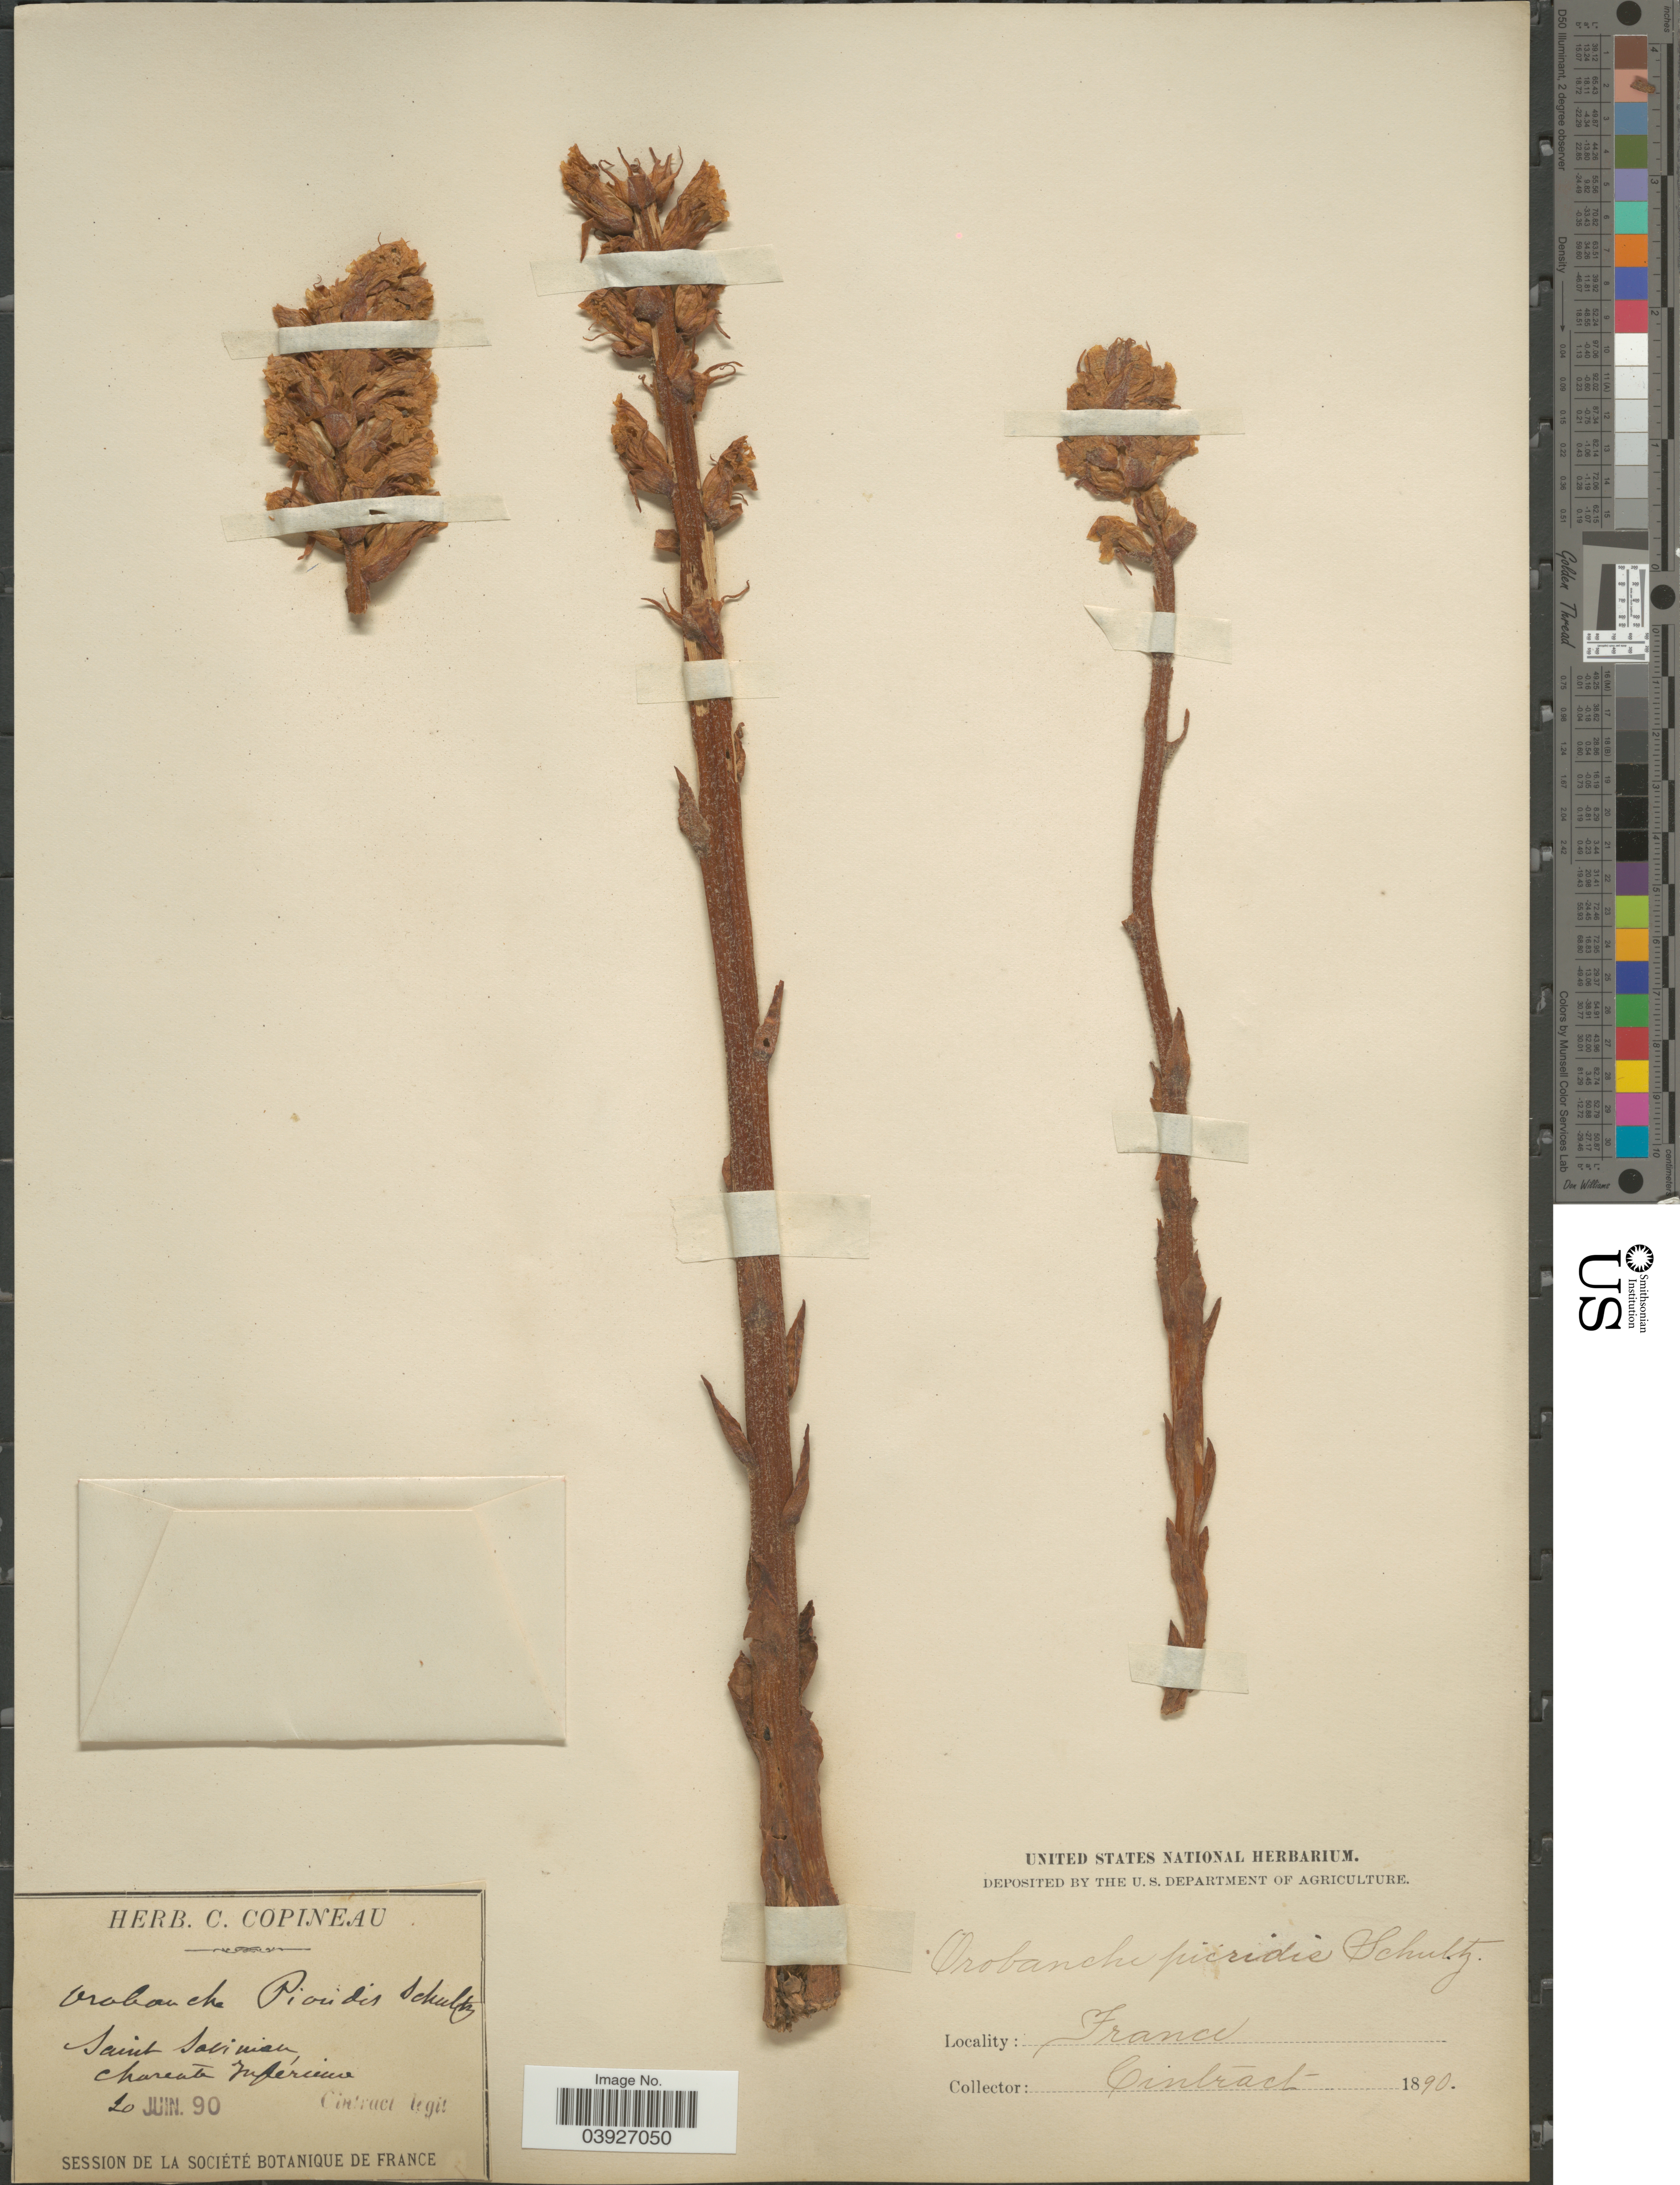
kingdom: Plantae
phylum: Tracheophyta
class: Magnoliopsida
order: Lamiales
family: Orobanchaceae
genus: Orobanche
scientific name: Orobanche picridis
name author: F.W. Schultz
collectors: Cintract, --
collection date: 1890-06-02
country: France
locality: Saint Salinain, Charente Inferieure.